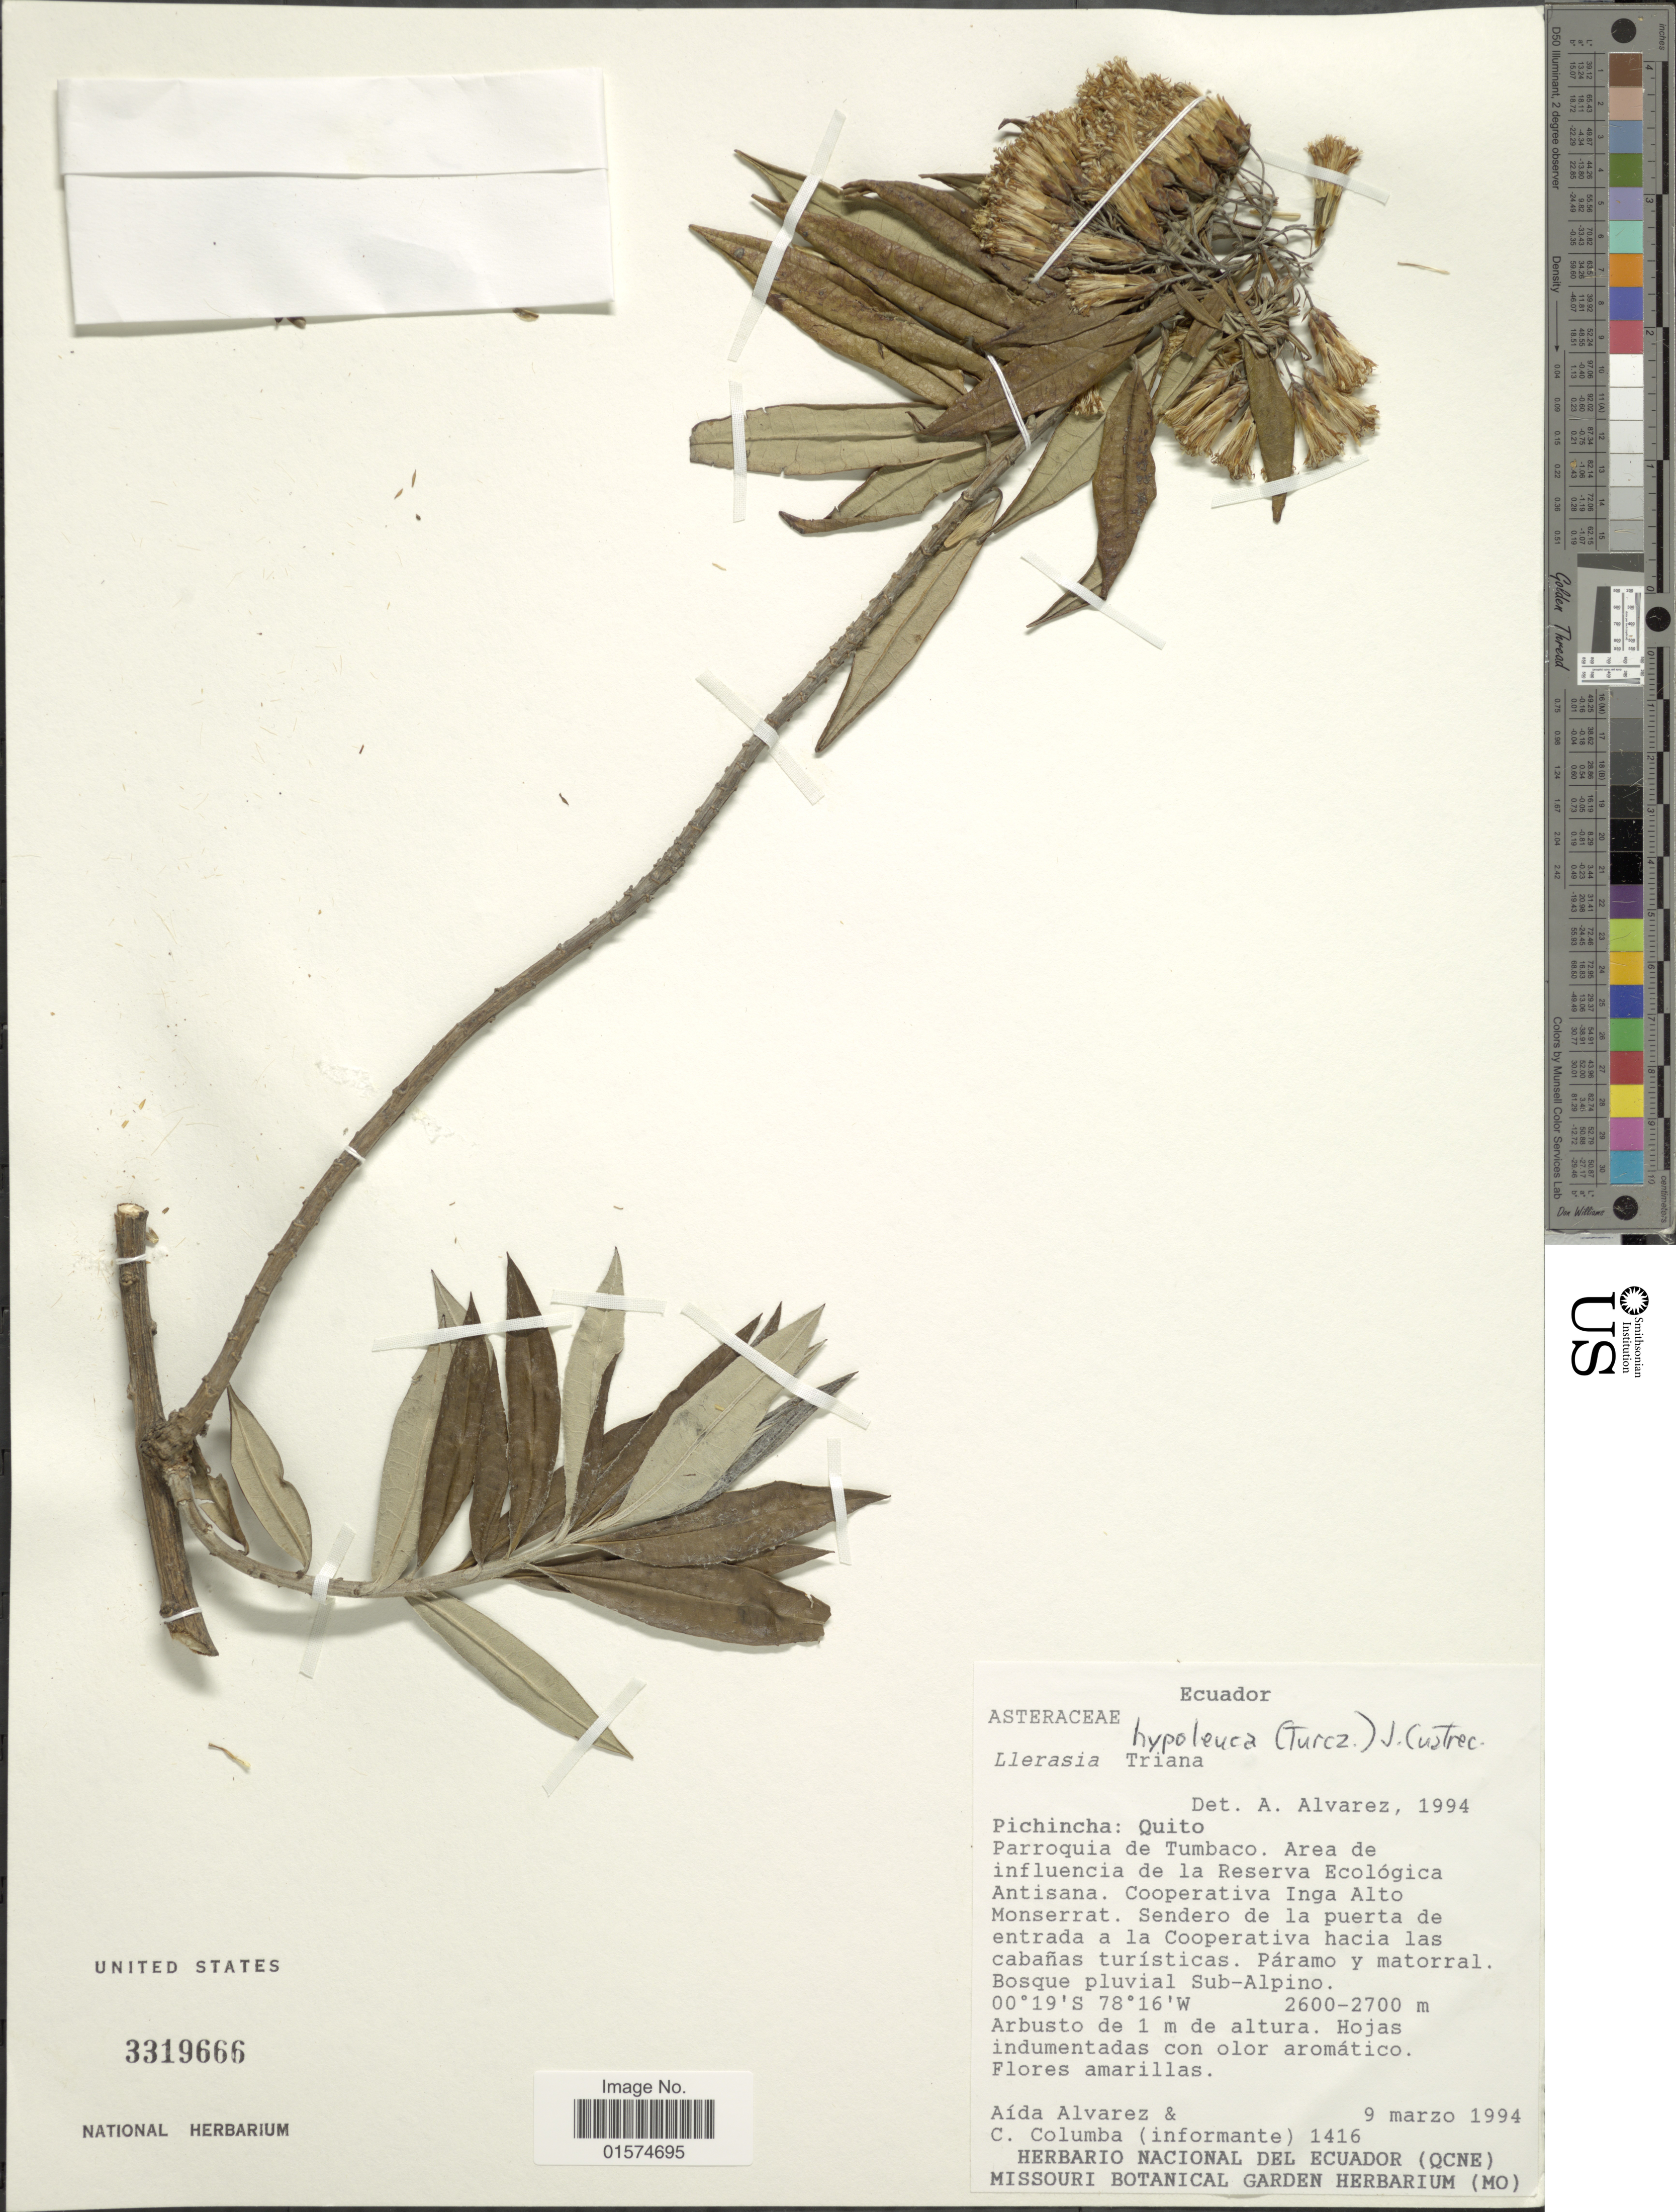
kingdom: Plantae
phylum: Tracheophyta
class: Magnoliopsida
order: Asterales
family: Asteraceae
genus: Llerasia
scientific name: Llerasia hypoleuca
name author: (Turcz.) Cuatrec.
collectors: A. Alvarez & C. Columba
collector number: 1416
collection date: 1994-03-09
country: Ecuador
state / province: Pichincha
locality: Quito. Parroquia de Tumbaco. Area de influencia de la Reserva Ecológica Antisana. Cooperativa Inga Alto Monserrat. Sendero de la puerta de entrada a la Cooperativa hacia las cabañas turísticas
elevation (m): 2600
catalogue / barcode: US 3319666